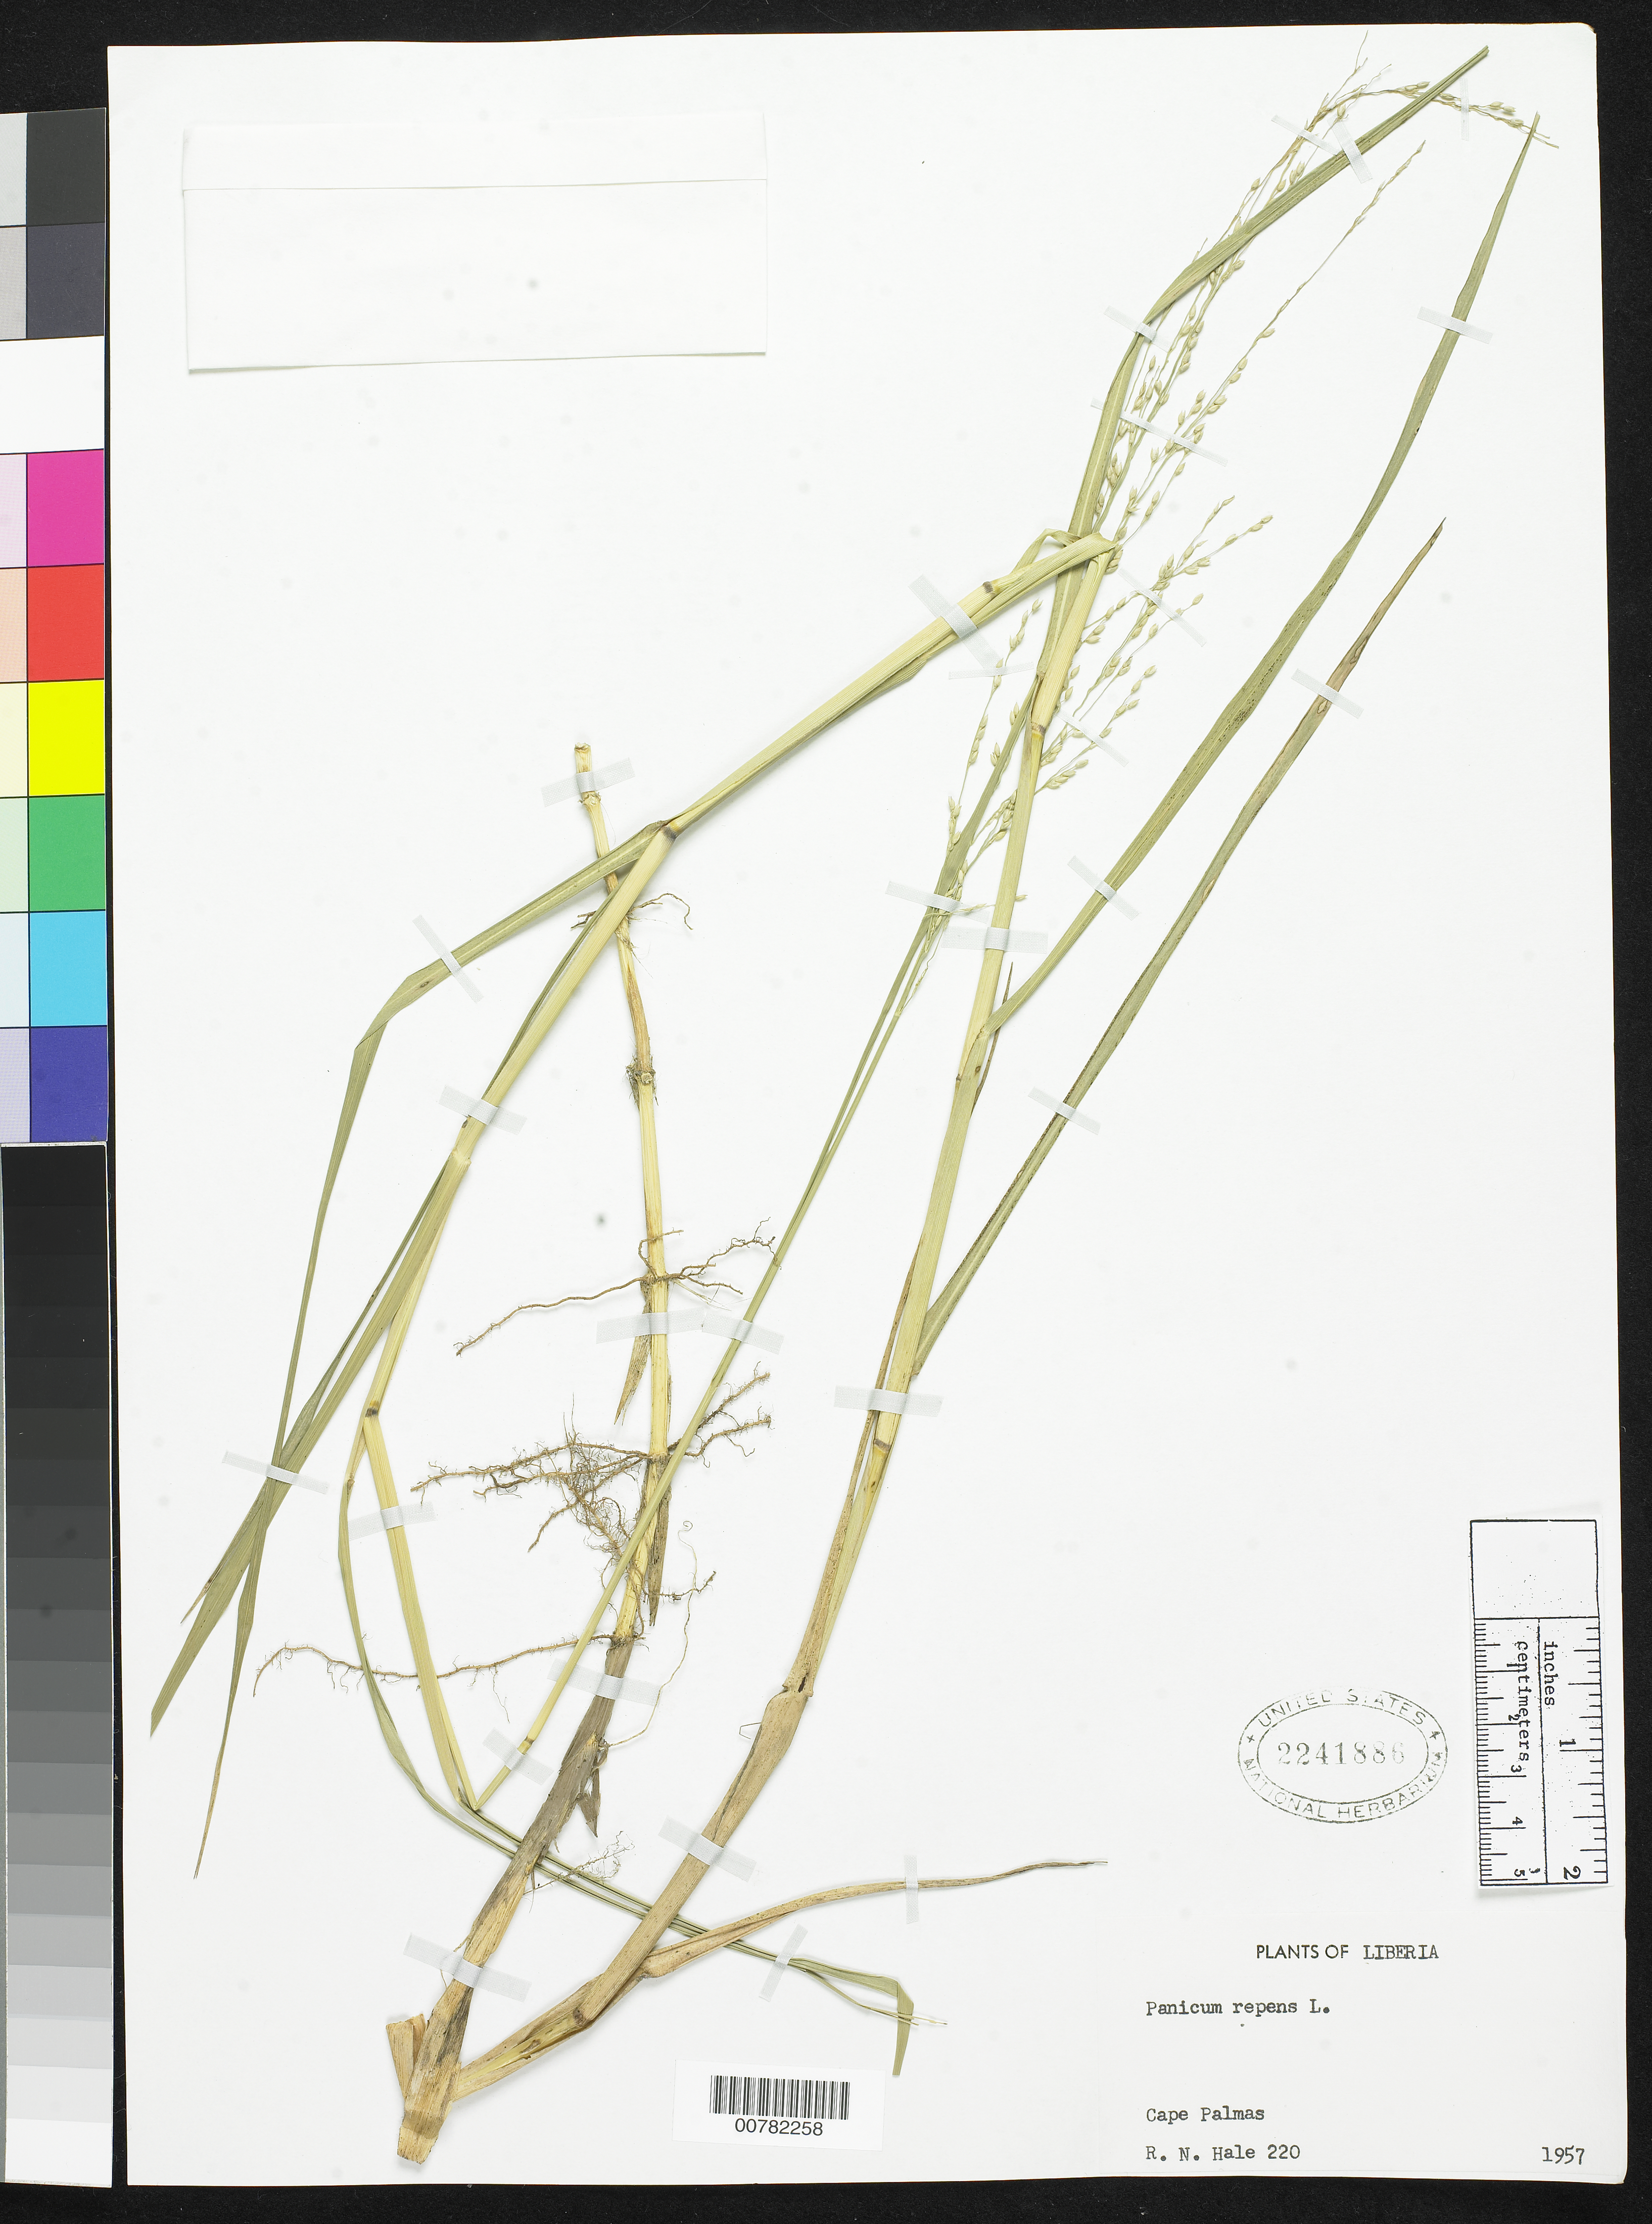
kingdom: Plantae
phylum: Tracheophyta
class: Liliopsida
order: Poales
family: Poaceae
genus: Panicum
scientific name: Panicum repens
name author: L.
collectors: R. N. Hale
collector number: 220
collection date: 1957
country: Liberia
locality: Cape Palmas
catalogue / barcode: US 2241886